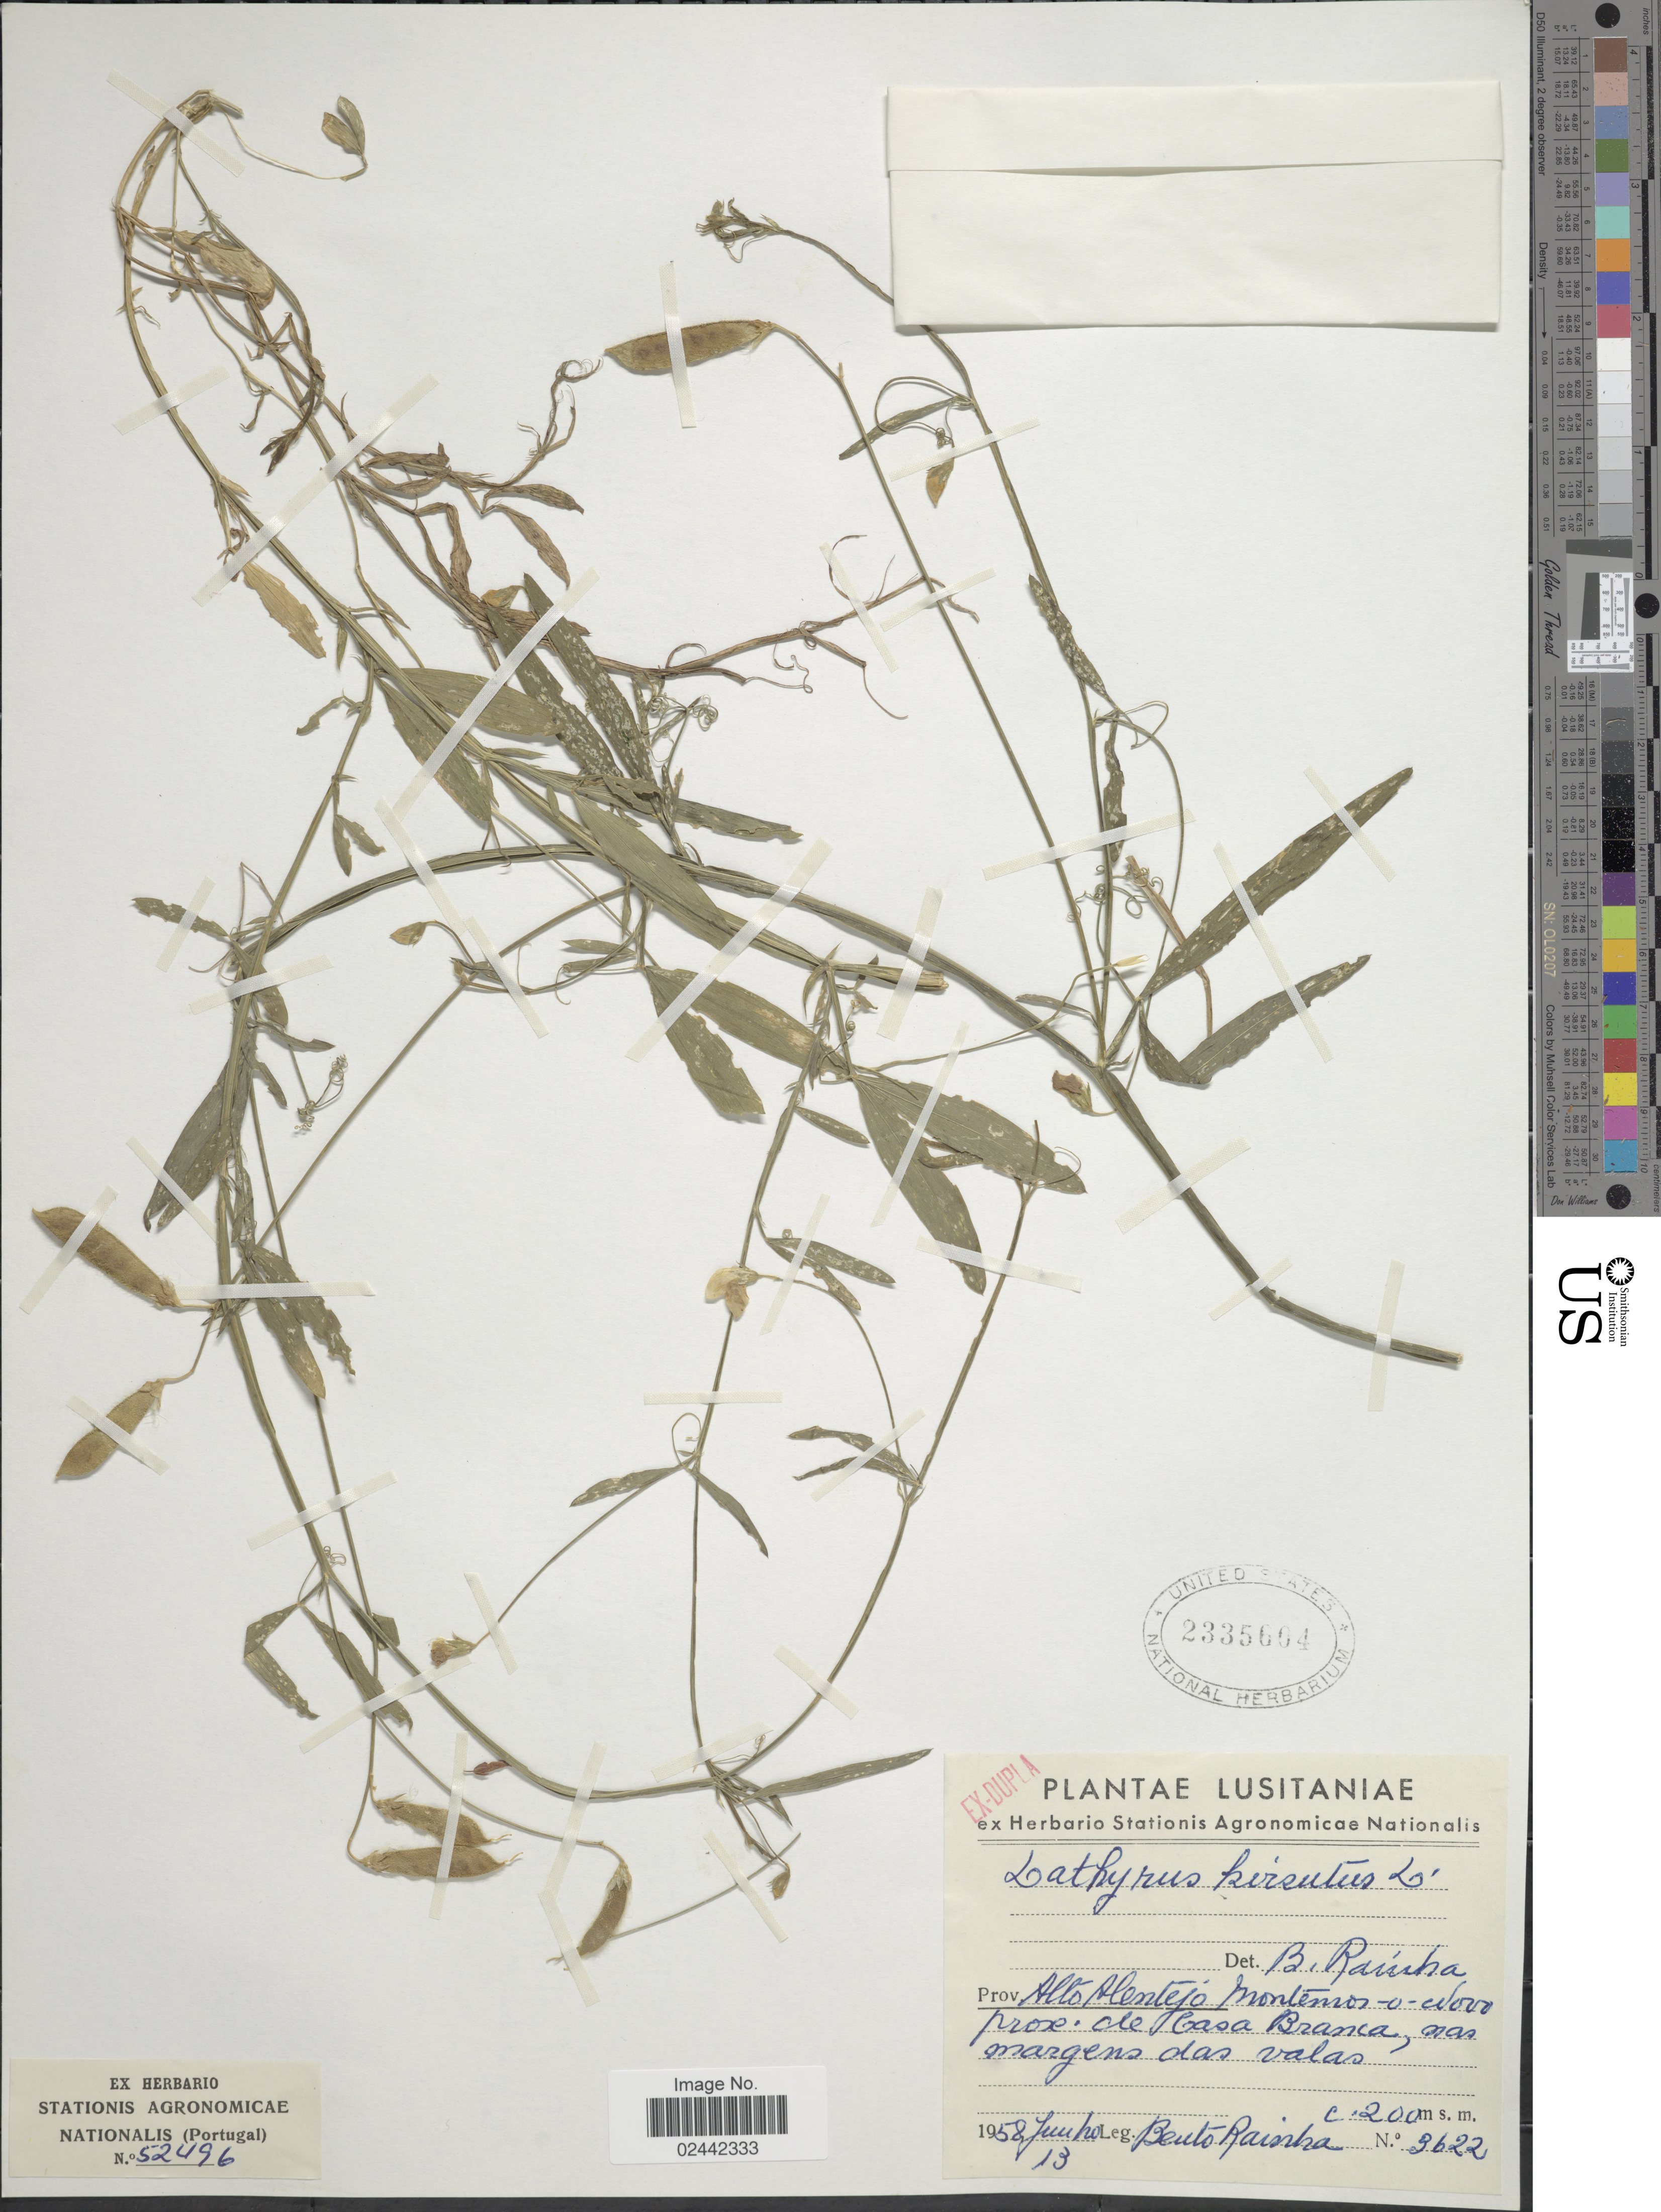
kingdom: Plantae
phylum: Tracheophyta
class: Magnoliopsida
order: Fabales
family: Fabaceae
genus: Lathyrus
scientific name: Lathyrus hirsutus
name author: L.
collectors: B. Rainha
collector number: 3622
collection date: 1958-06-13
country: Portugal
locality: Lusitaniae, Prov. Alto Alentejo Montemos - o - Novo prox. de casa Branca, nas margens das valas.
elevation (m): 200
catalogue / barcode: US 2335604